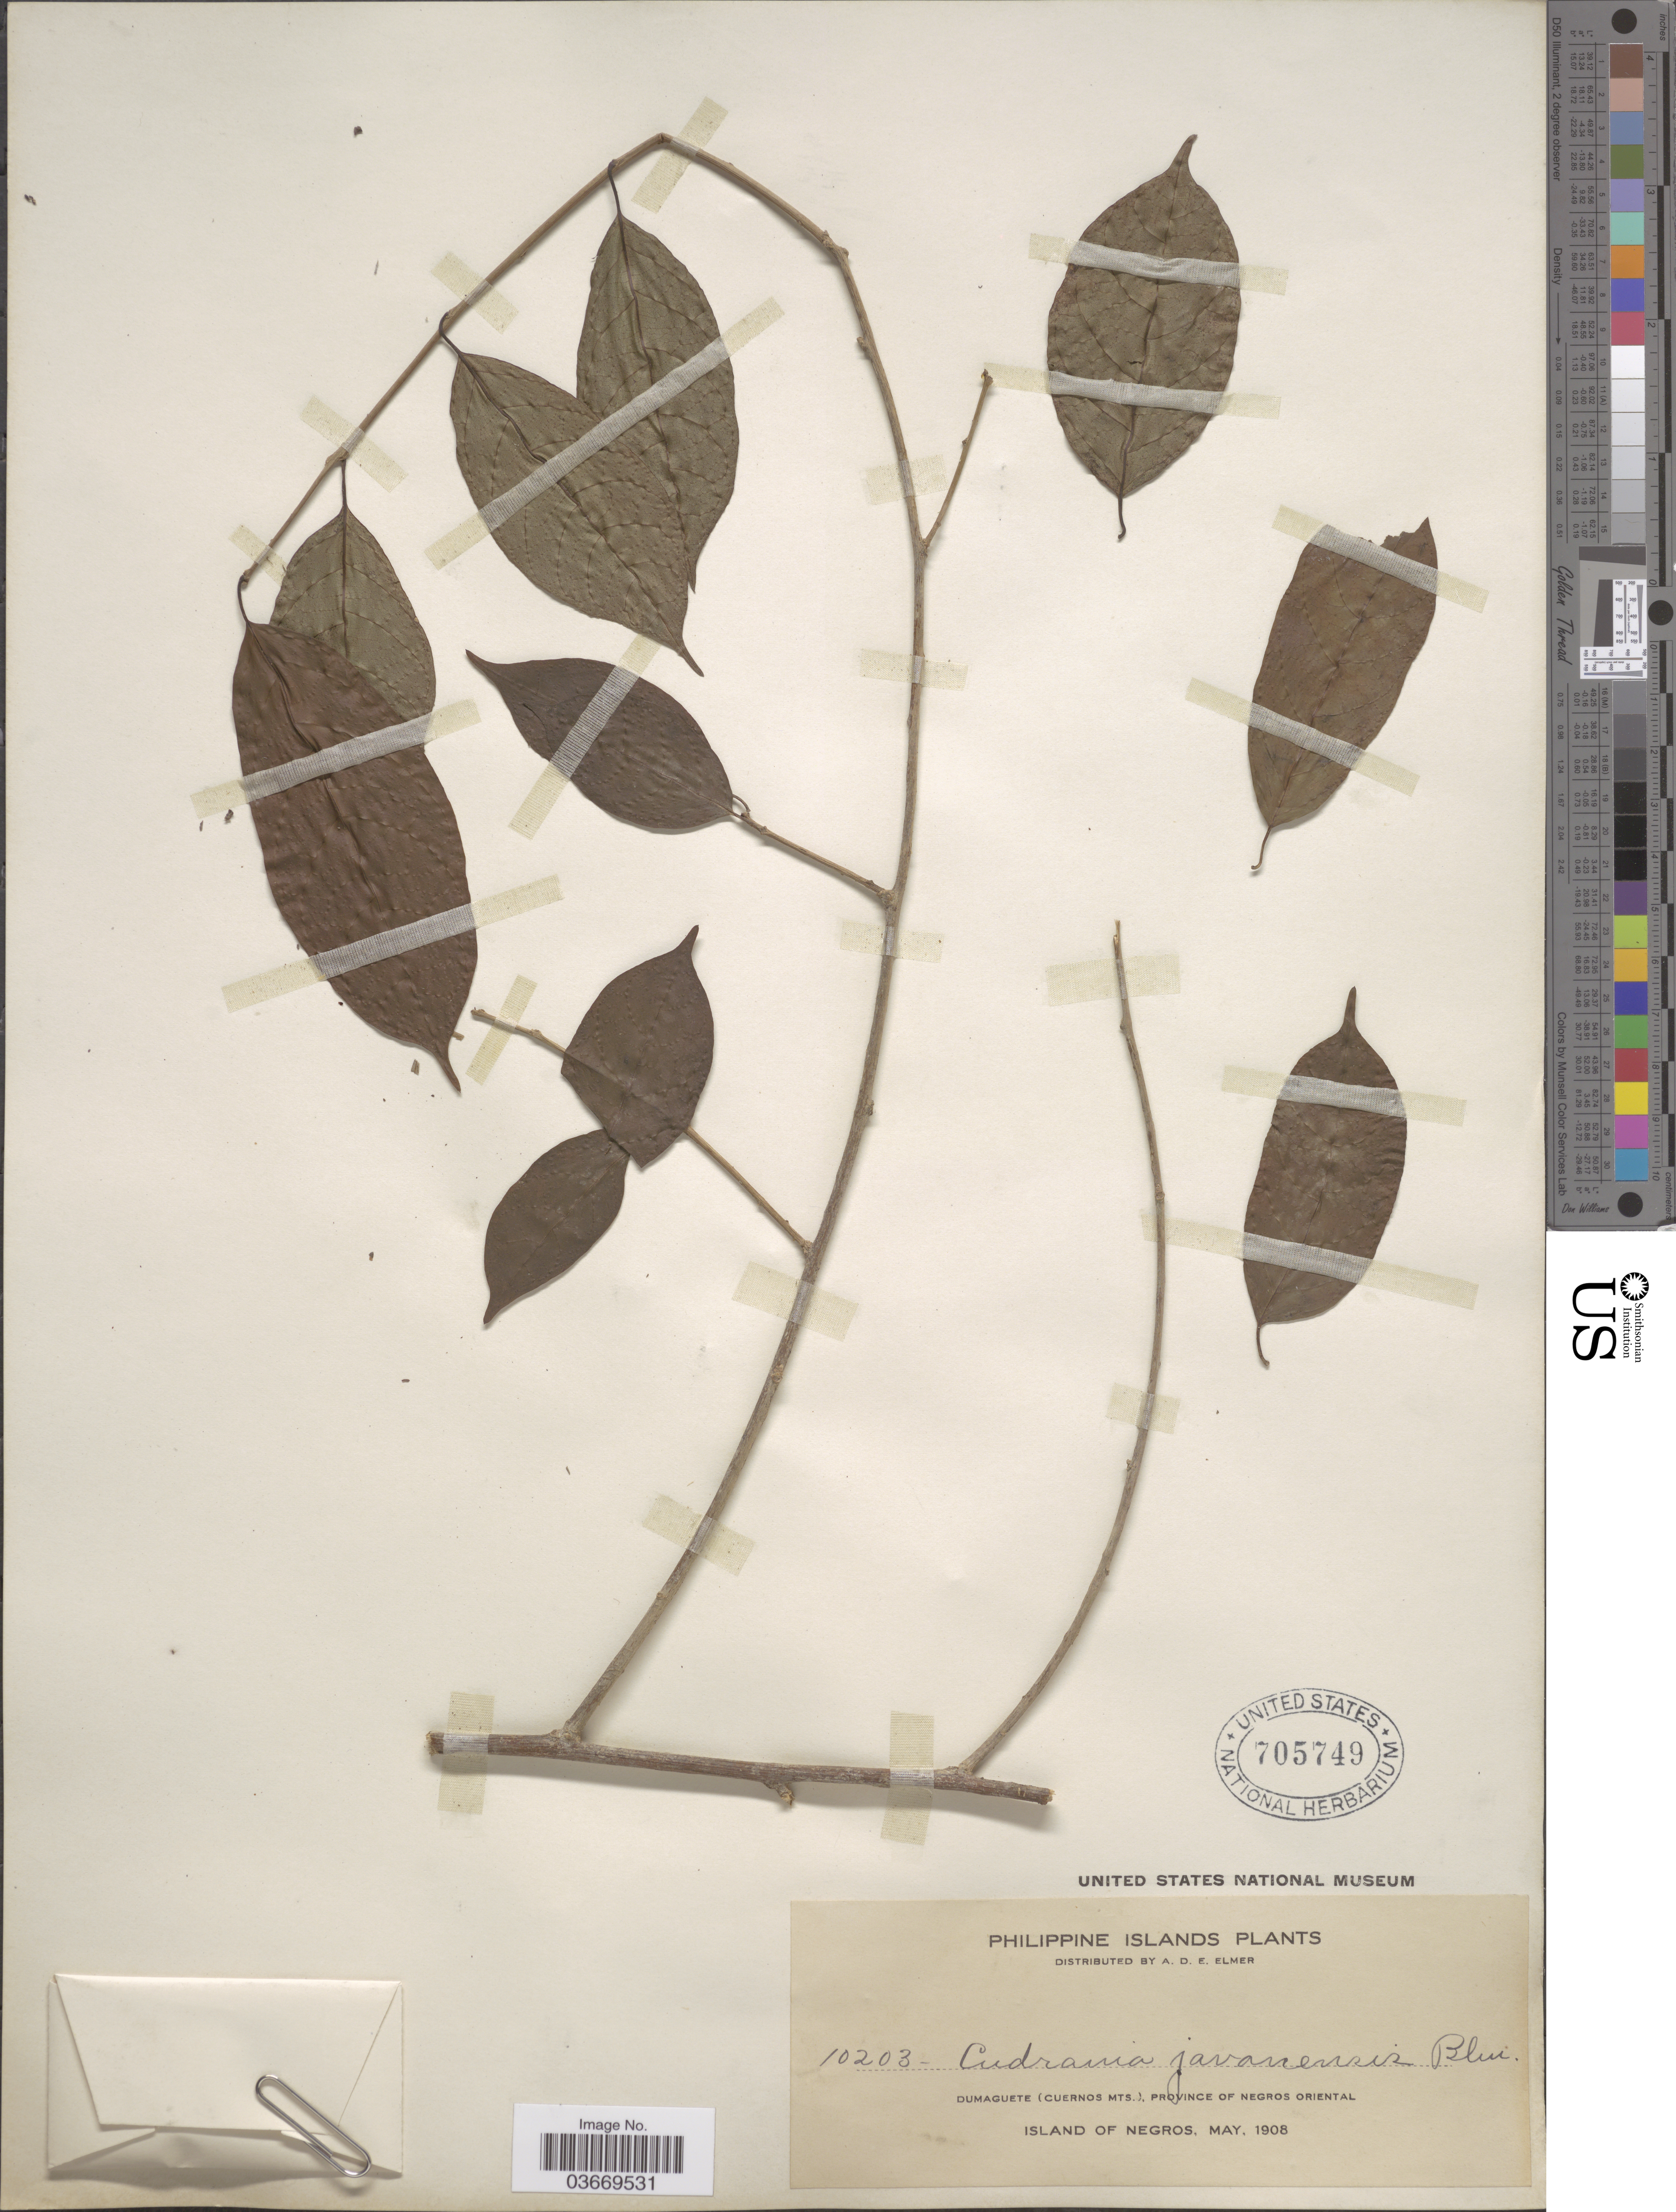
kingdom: Plantae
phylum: Tracheophyta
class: Magnoliopsida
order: Rosales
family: Moraceae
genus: Maclura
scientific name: Maclura cochinchinensis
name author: (Lour.) Corner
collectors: A. D. E. Elmer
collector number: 10203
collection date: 1908-05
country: Philippines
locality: Philippine Islands. Dumaguete (Cuernos Mts.), Province of Negros Oriental, Island of Negros.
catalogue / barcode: US 705749